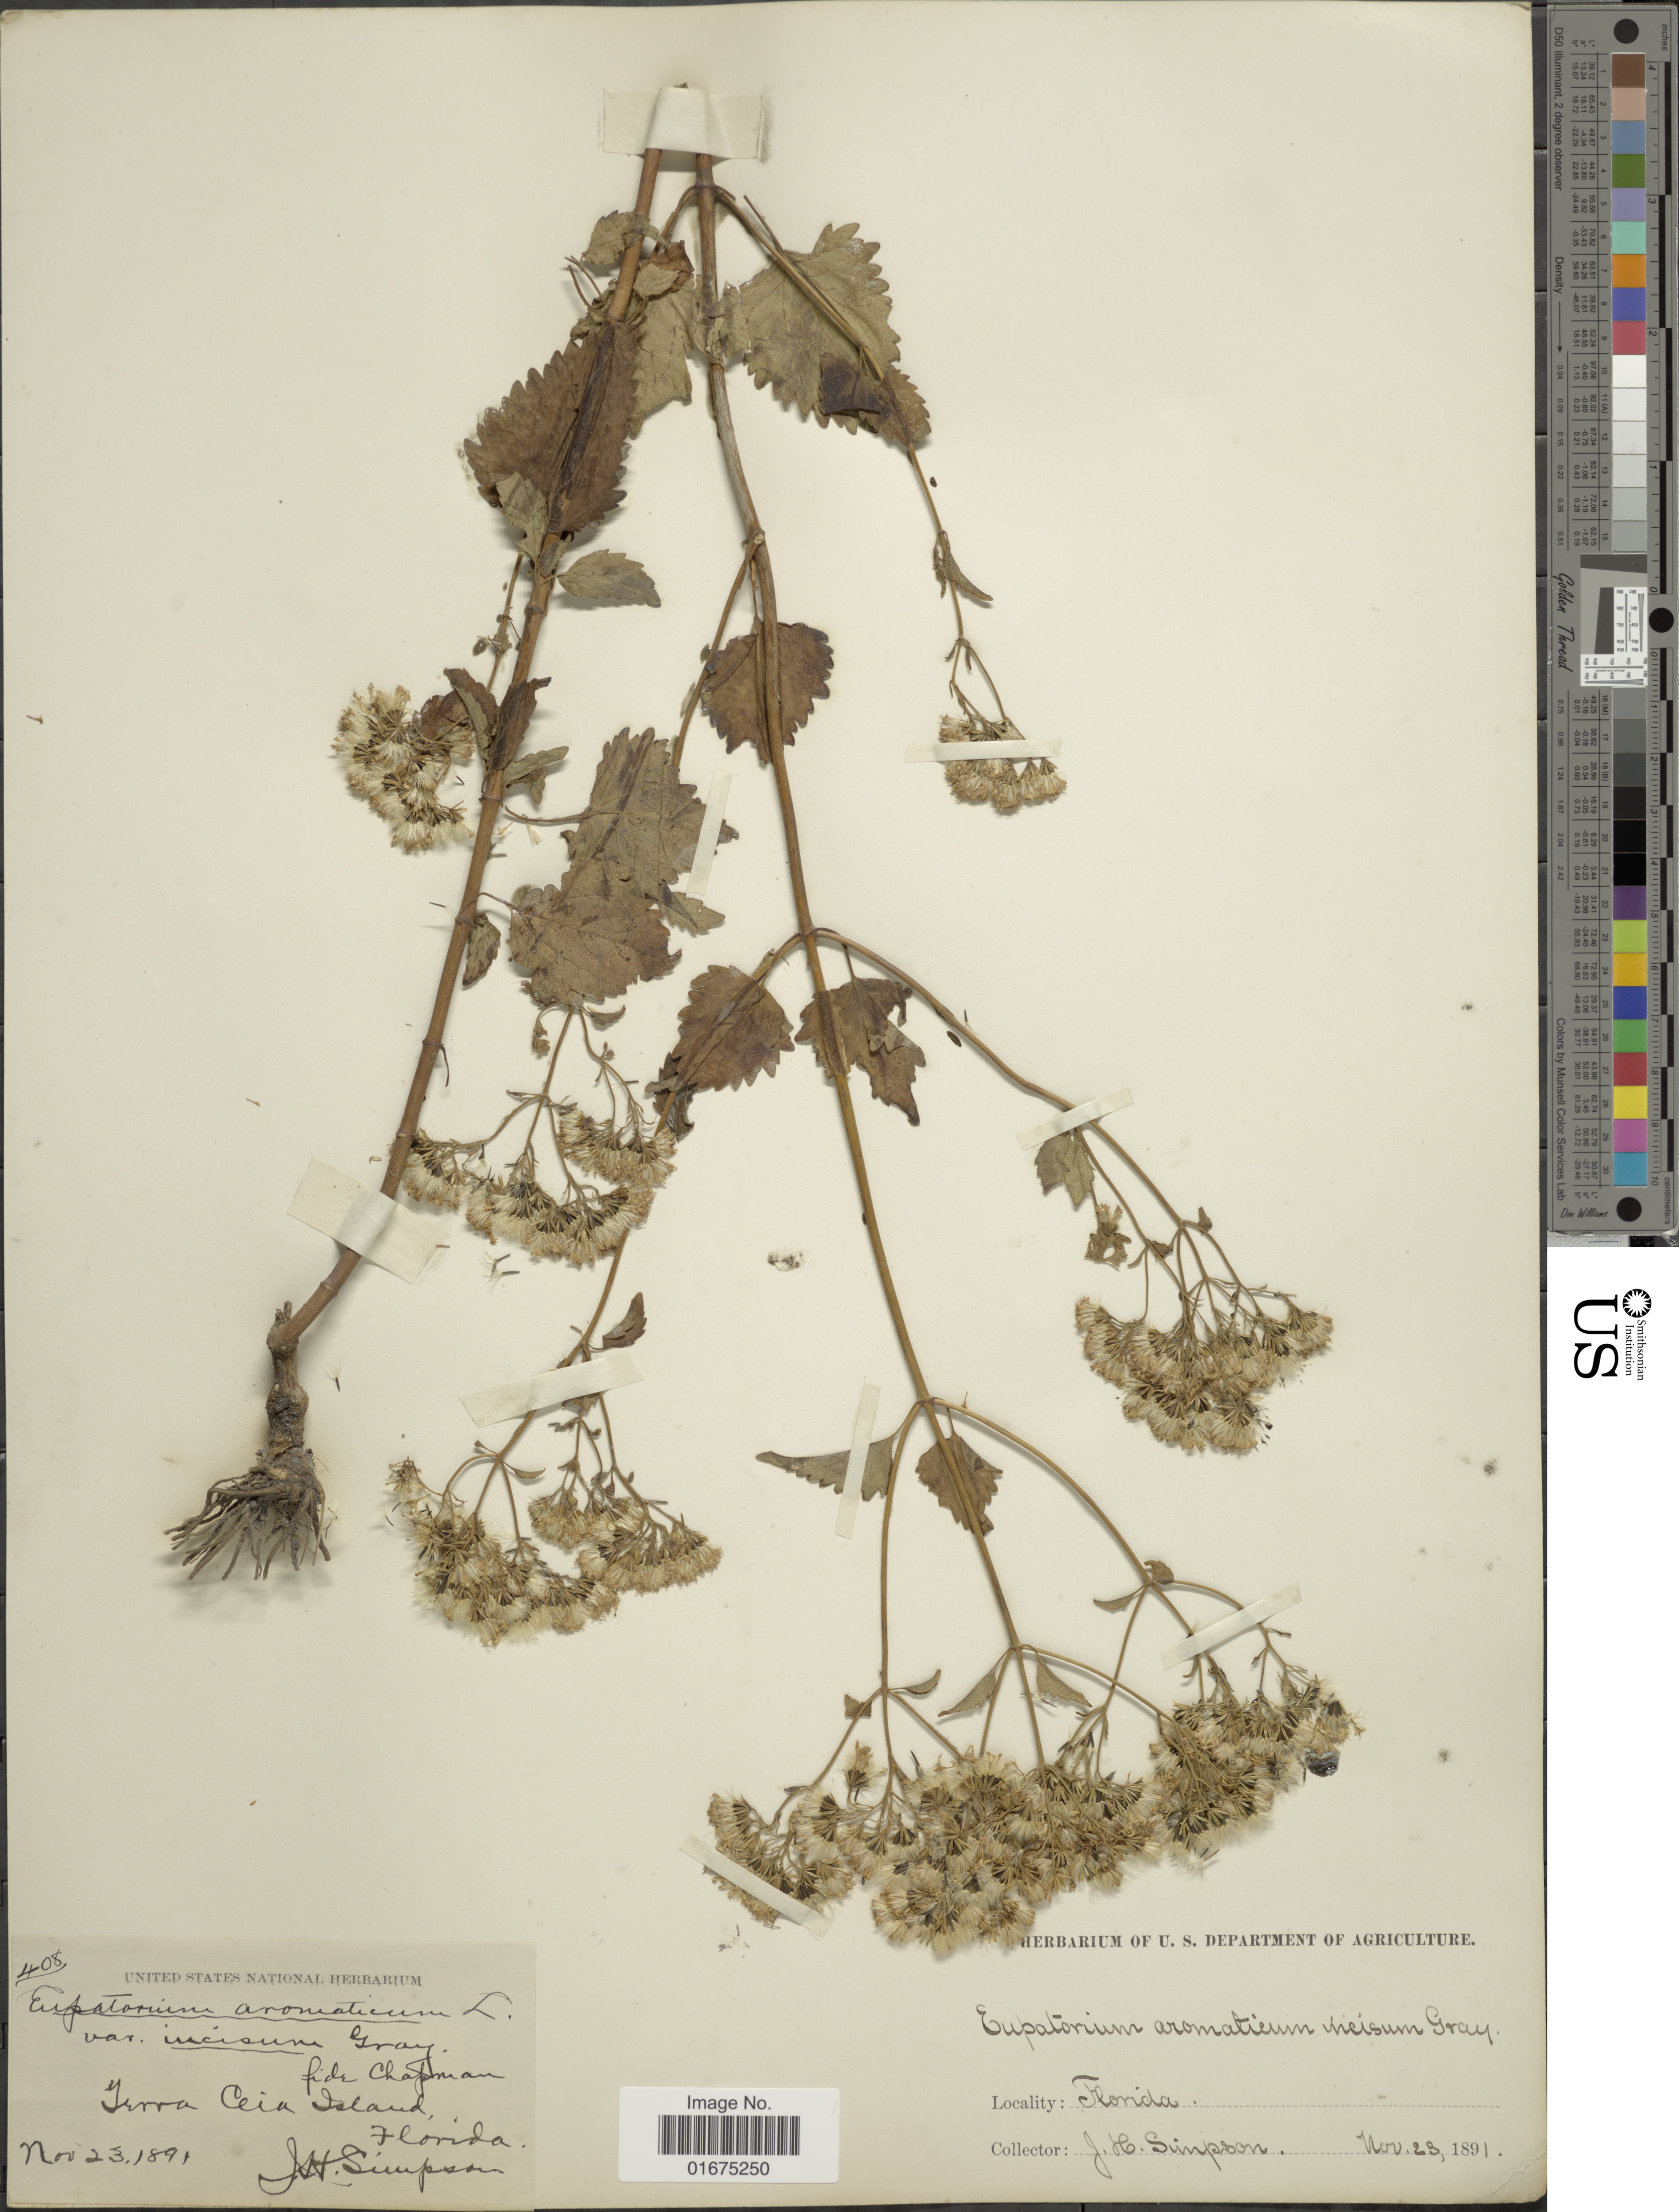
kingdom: Plantae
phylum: Tracheophyta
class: Magnoliopsida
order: Asterales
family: Asteraceae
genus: Ageratina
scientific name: Ageratina aromatica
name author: (L.) Spach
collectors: J. H. Simpson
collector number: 408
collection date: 1891-11-23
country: United States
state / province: Florida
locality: Terra Ceia Island